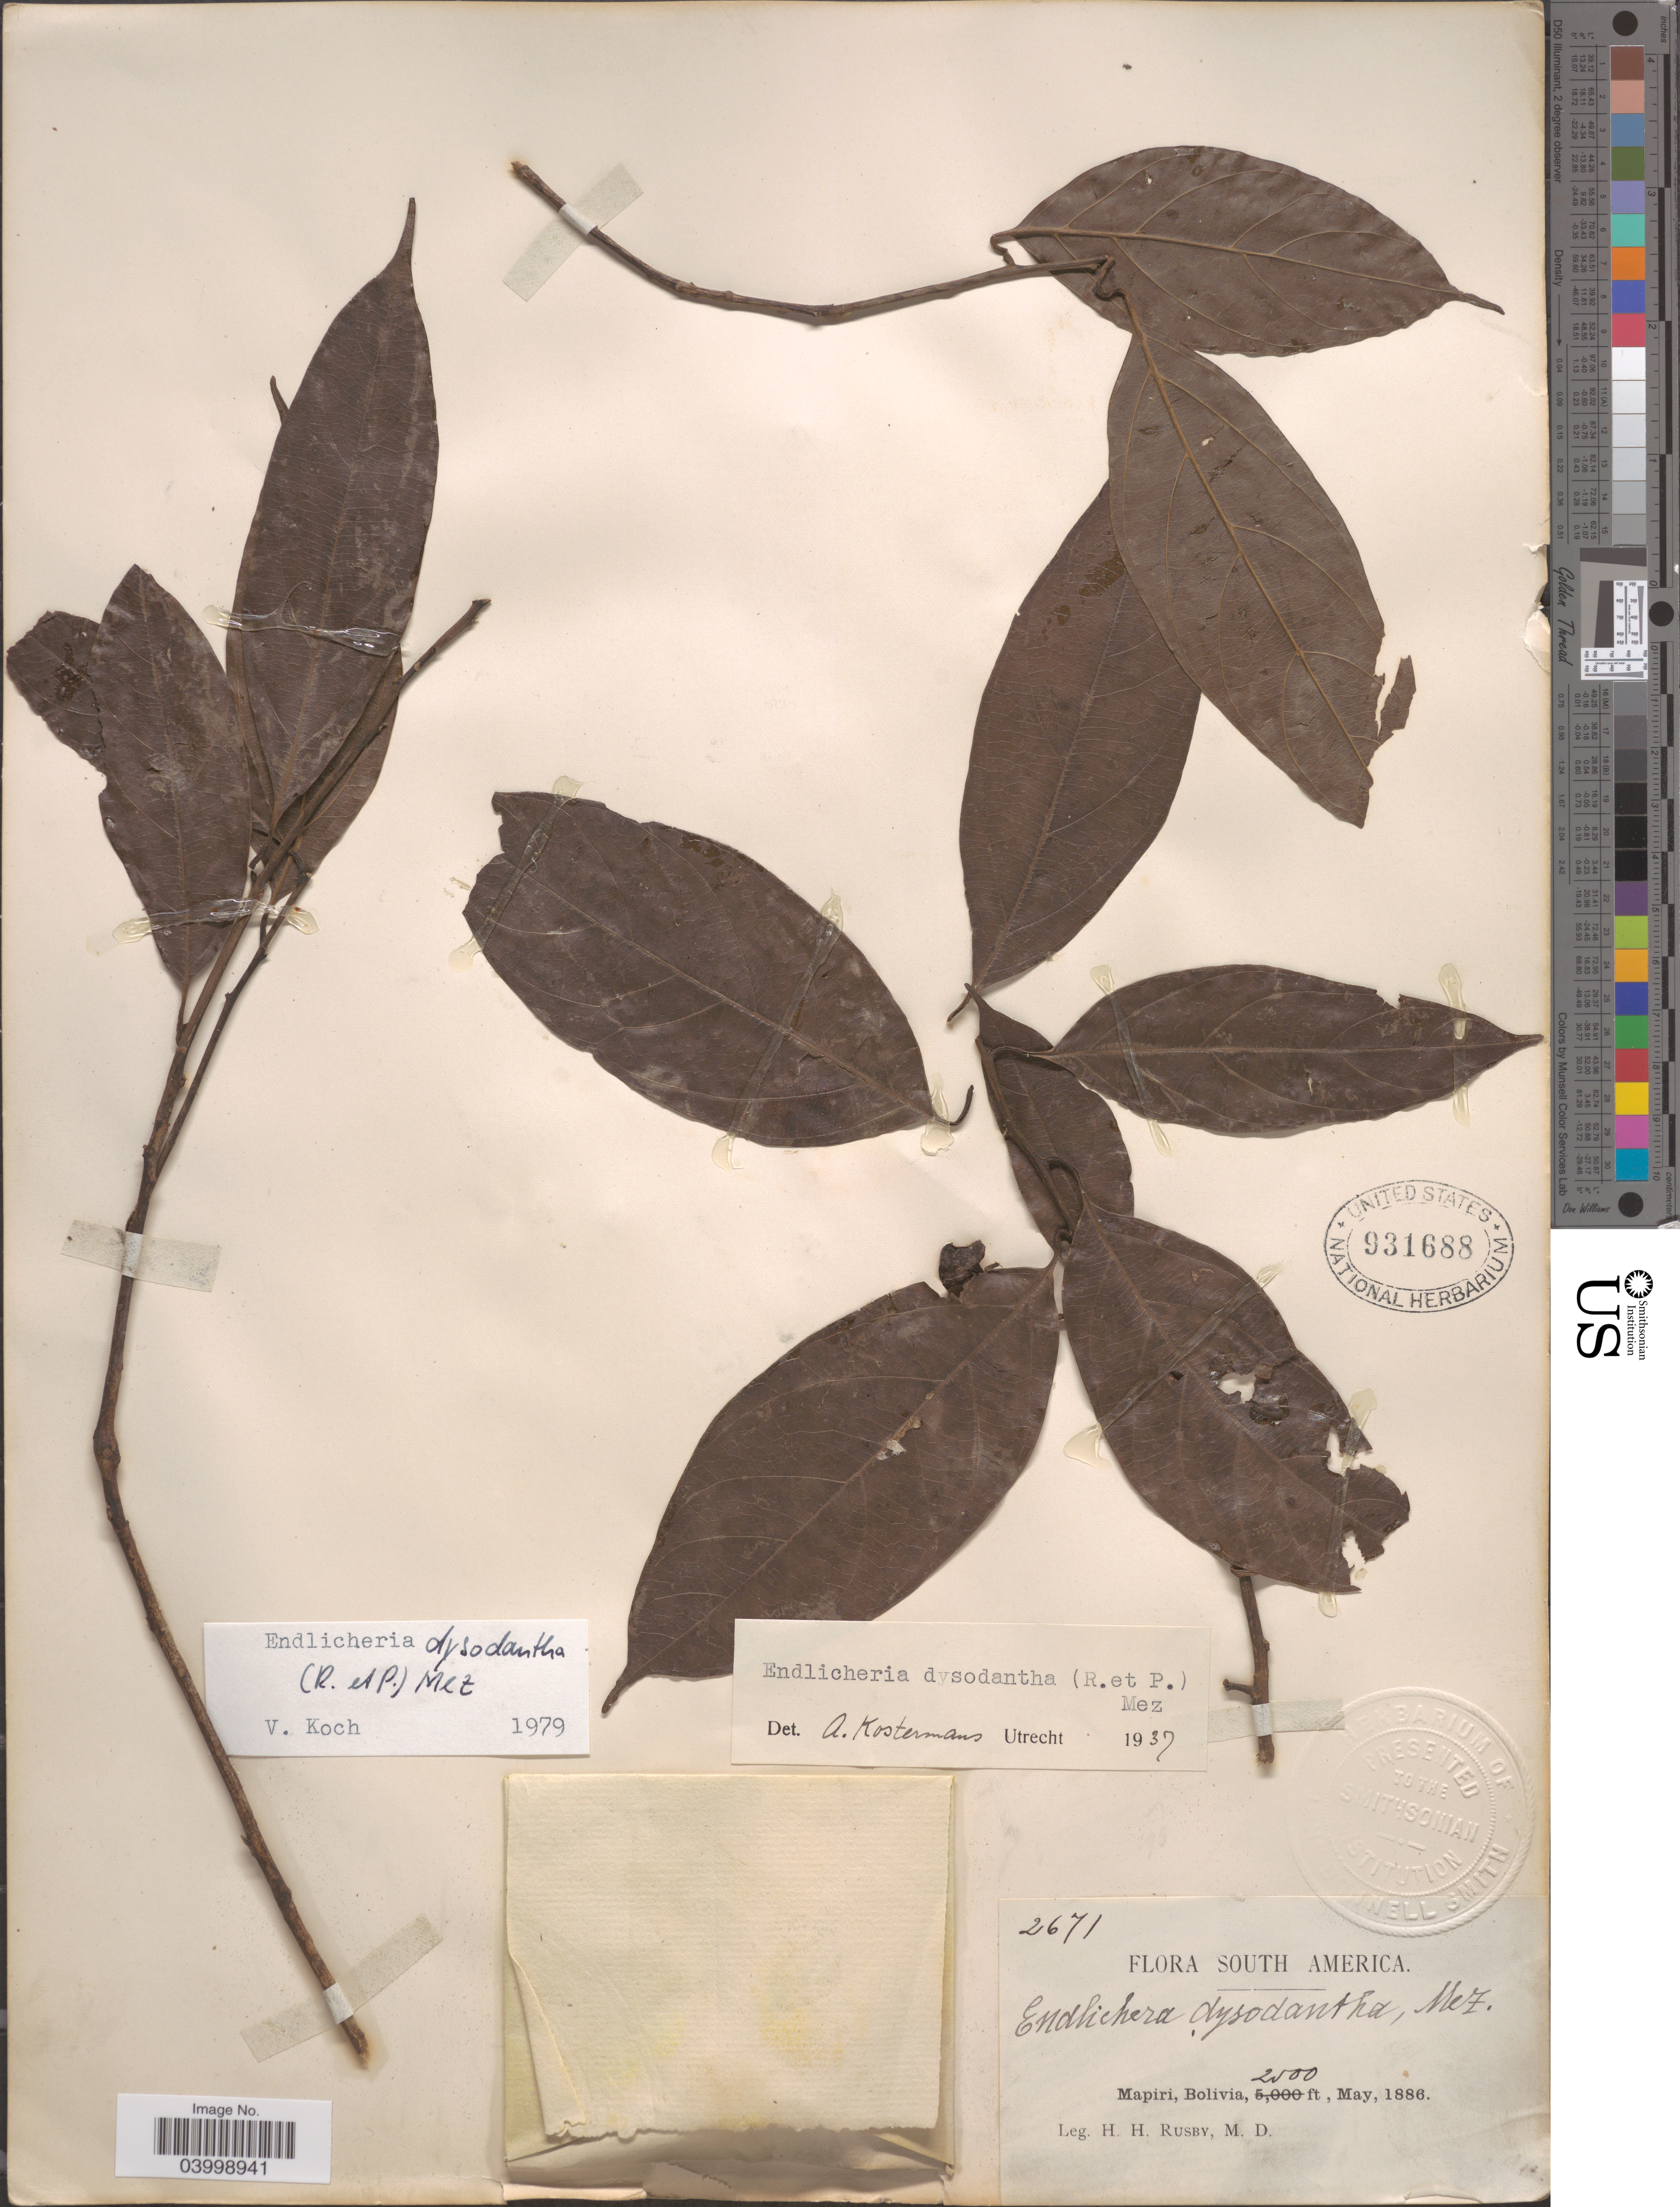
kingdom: Plantae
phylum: Tracheophyta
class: Magnoliopsida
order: Laurales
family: Lauraceae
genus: Endlicheria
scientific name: Endlicheria dysodantha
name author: Mez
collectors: H. H. Rusby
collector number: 2671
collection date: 1886-05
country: Bolivia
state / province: La Páz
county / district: Larecaja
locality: Mapiri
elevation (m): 762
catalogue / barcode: US 931688